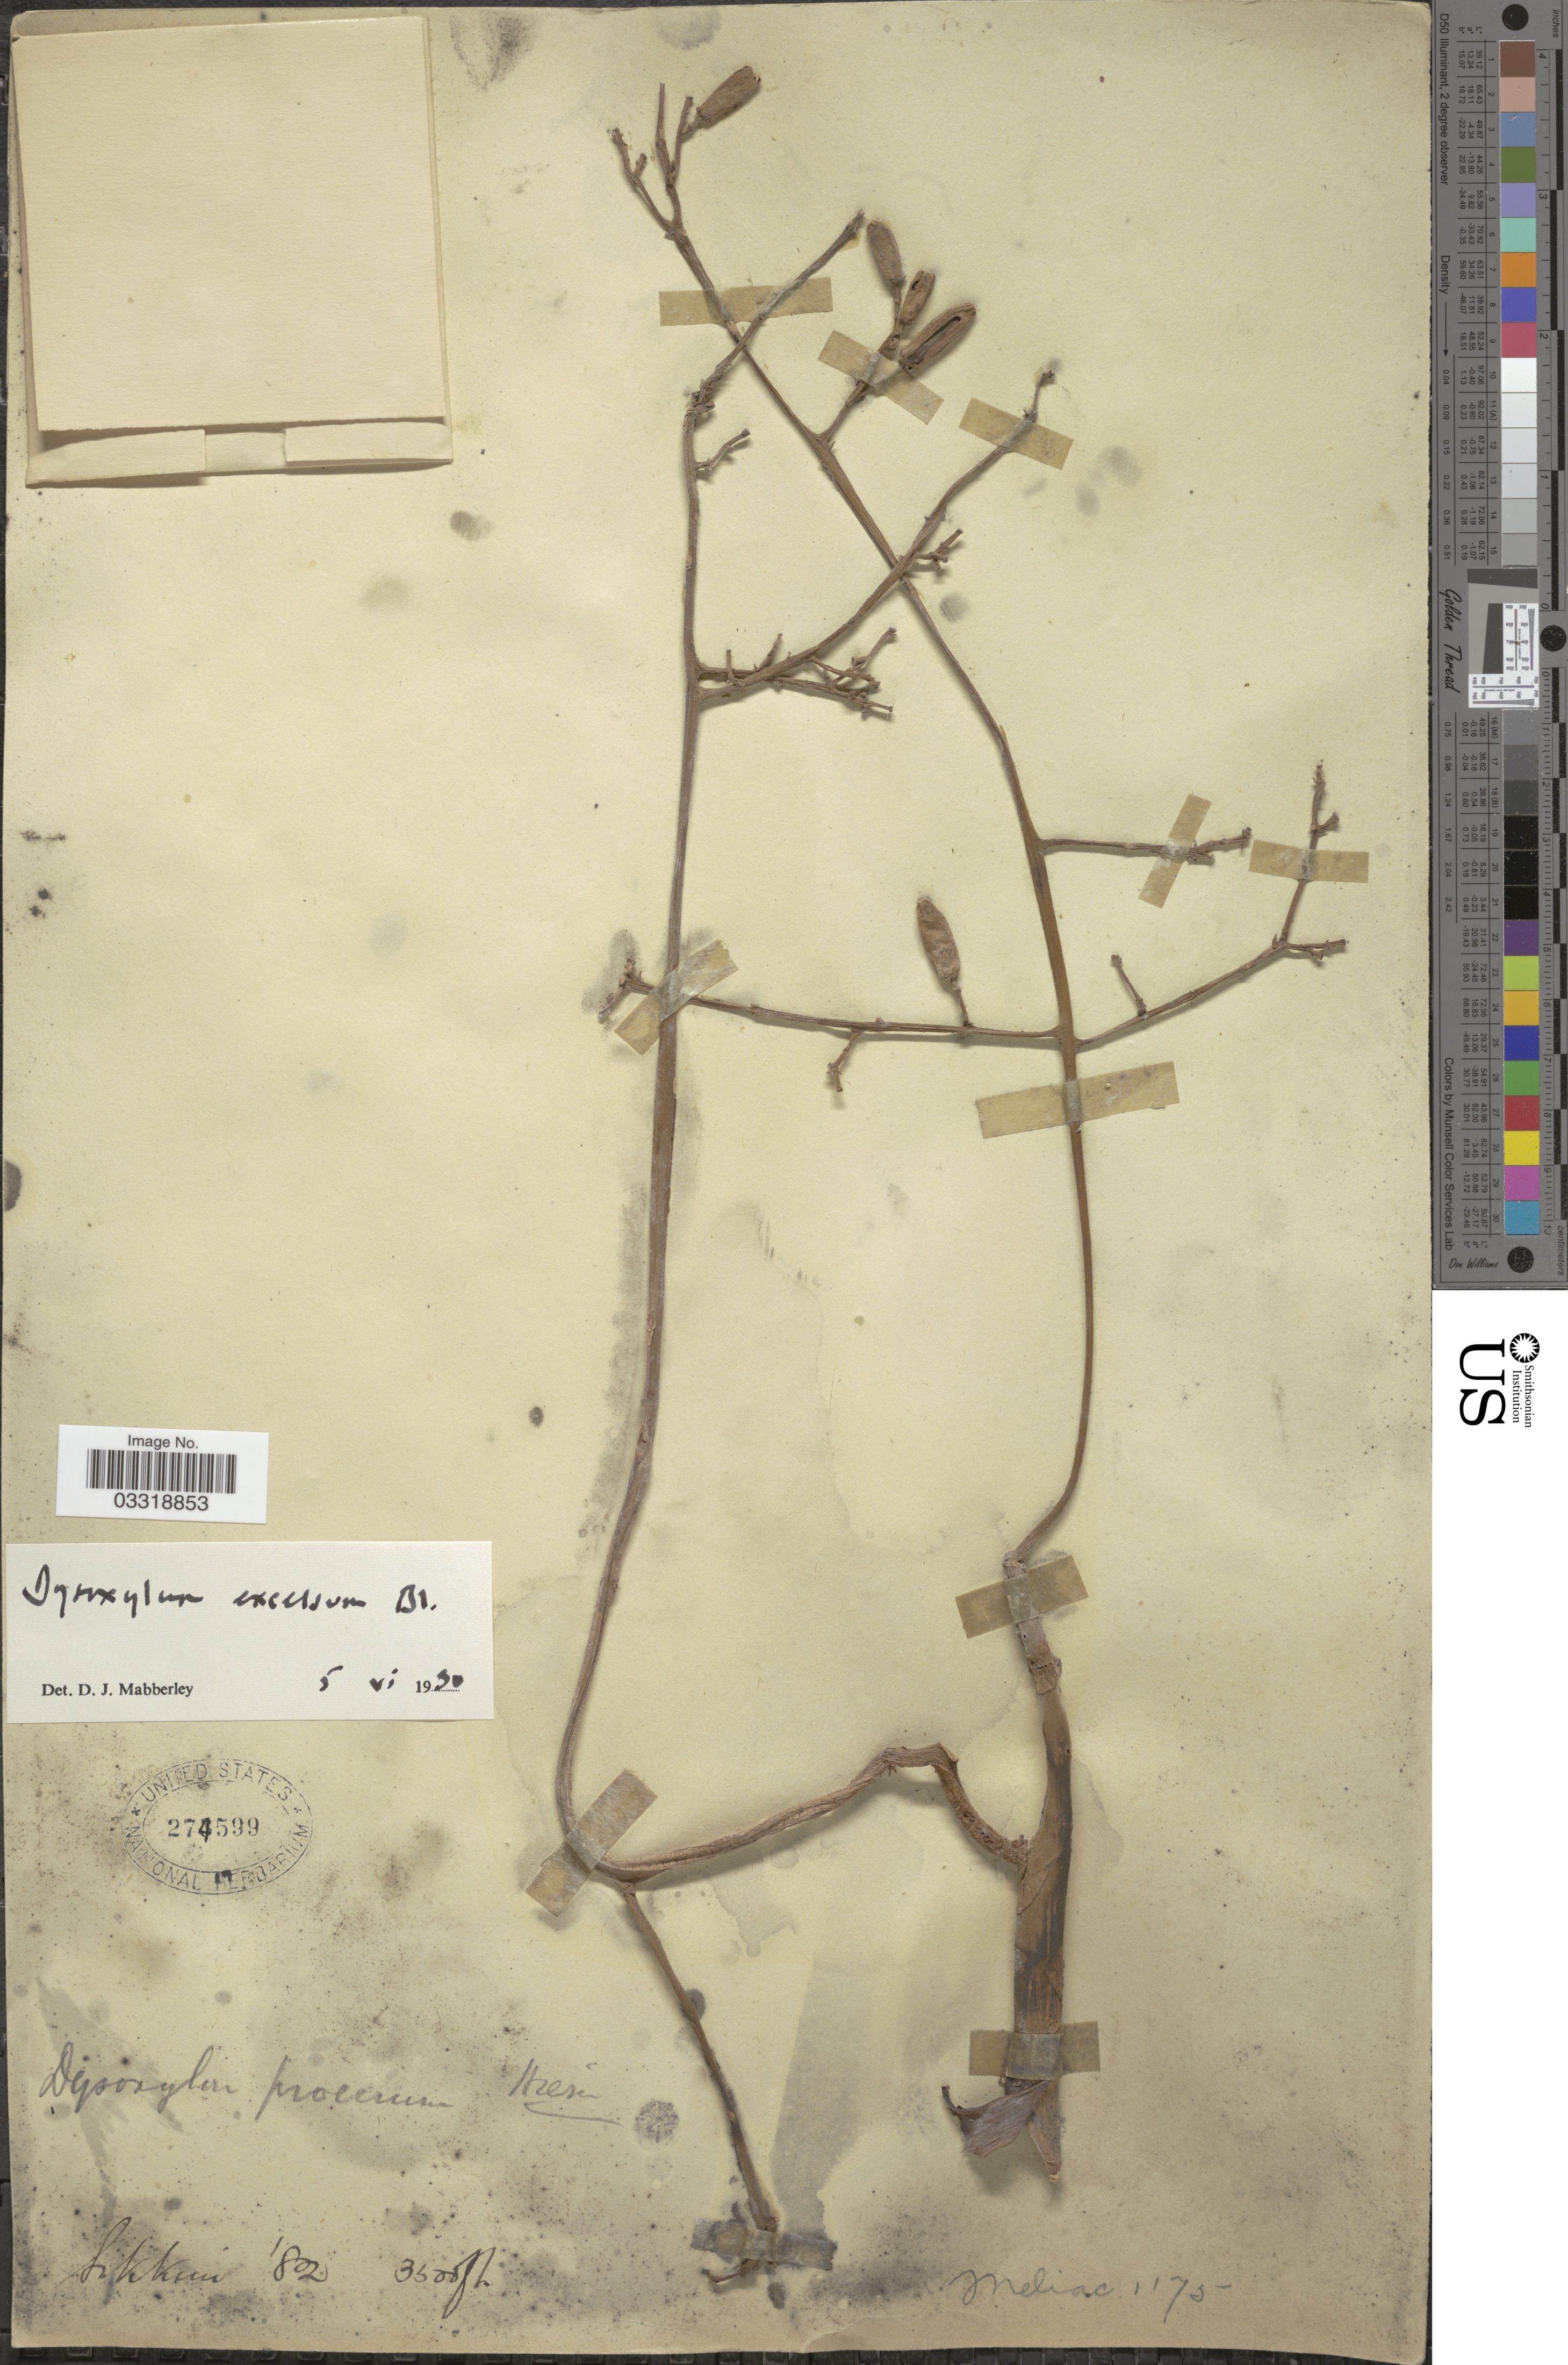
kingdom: Plantae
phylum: Tracheophyta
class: Magnoliopsida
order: Sapindales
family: Meliaceae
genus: Prasoxylon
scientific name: Prasoxylon excelsum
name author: (Spreng.) Mabb.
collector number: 802*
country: India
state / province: Sikkim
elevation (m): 1067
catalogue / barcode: US 274599